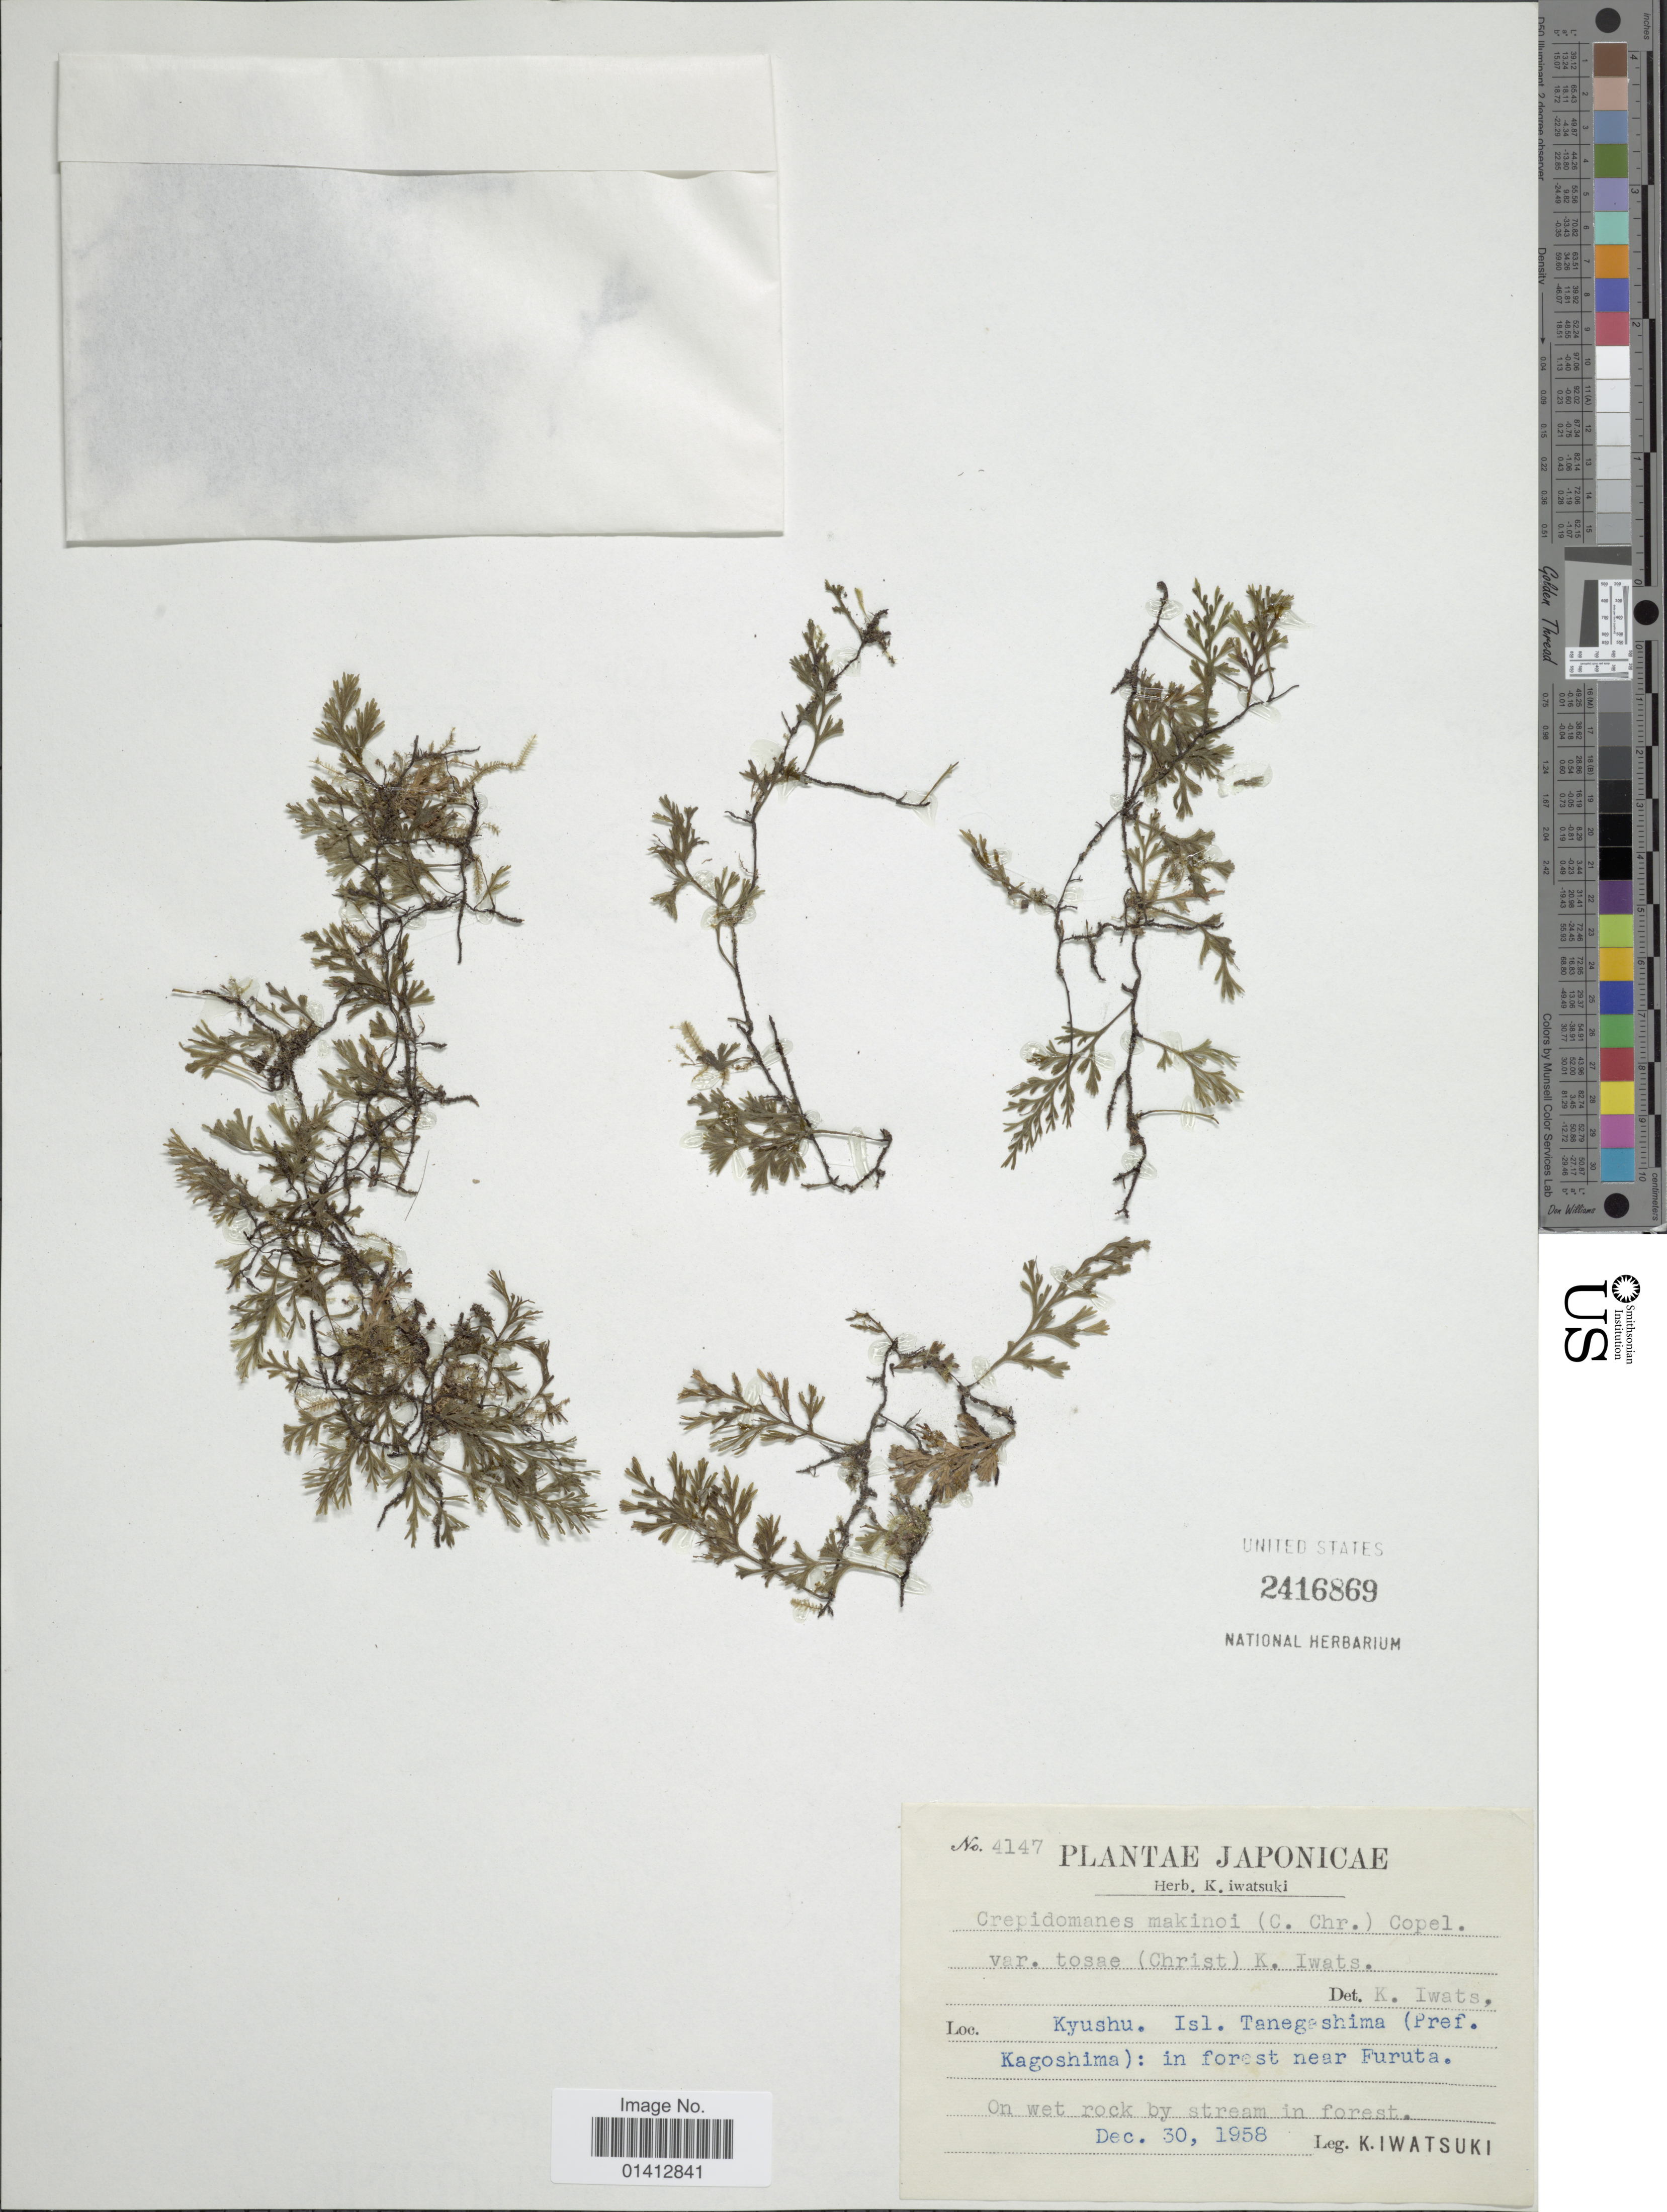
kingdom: Plantae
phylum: Tracheophyta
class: Polypodiopsida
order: Hymenophyllales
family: Hymenophyllaceae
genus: Crepidomanes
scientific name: Crepidomanes makinoi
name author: (C. Chr.) Copel.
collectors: K. Iwatsuki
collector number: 4147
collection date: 1958-12-30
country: Japan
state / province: Kagosima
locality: Kyushu Isl Tanegeshima (Pref.Kagoshima): in forest near Furuta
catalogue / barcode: US 2416869